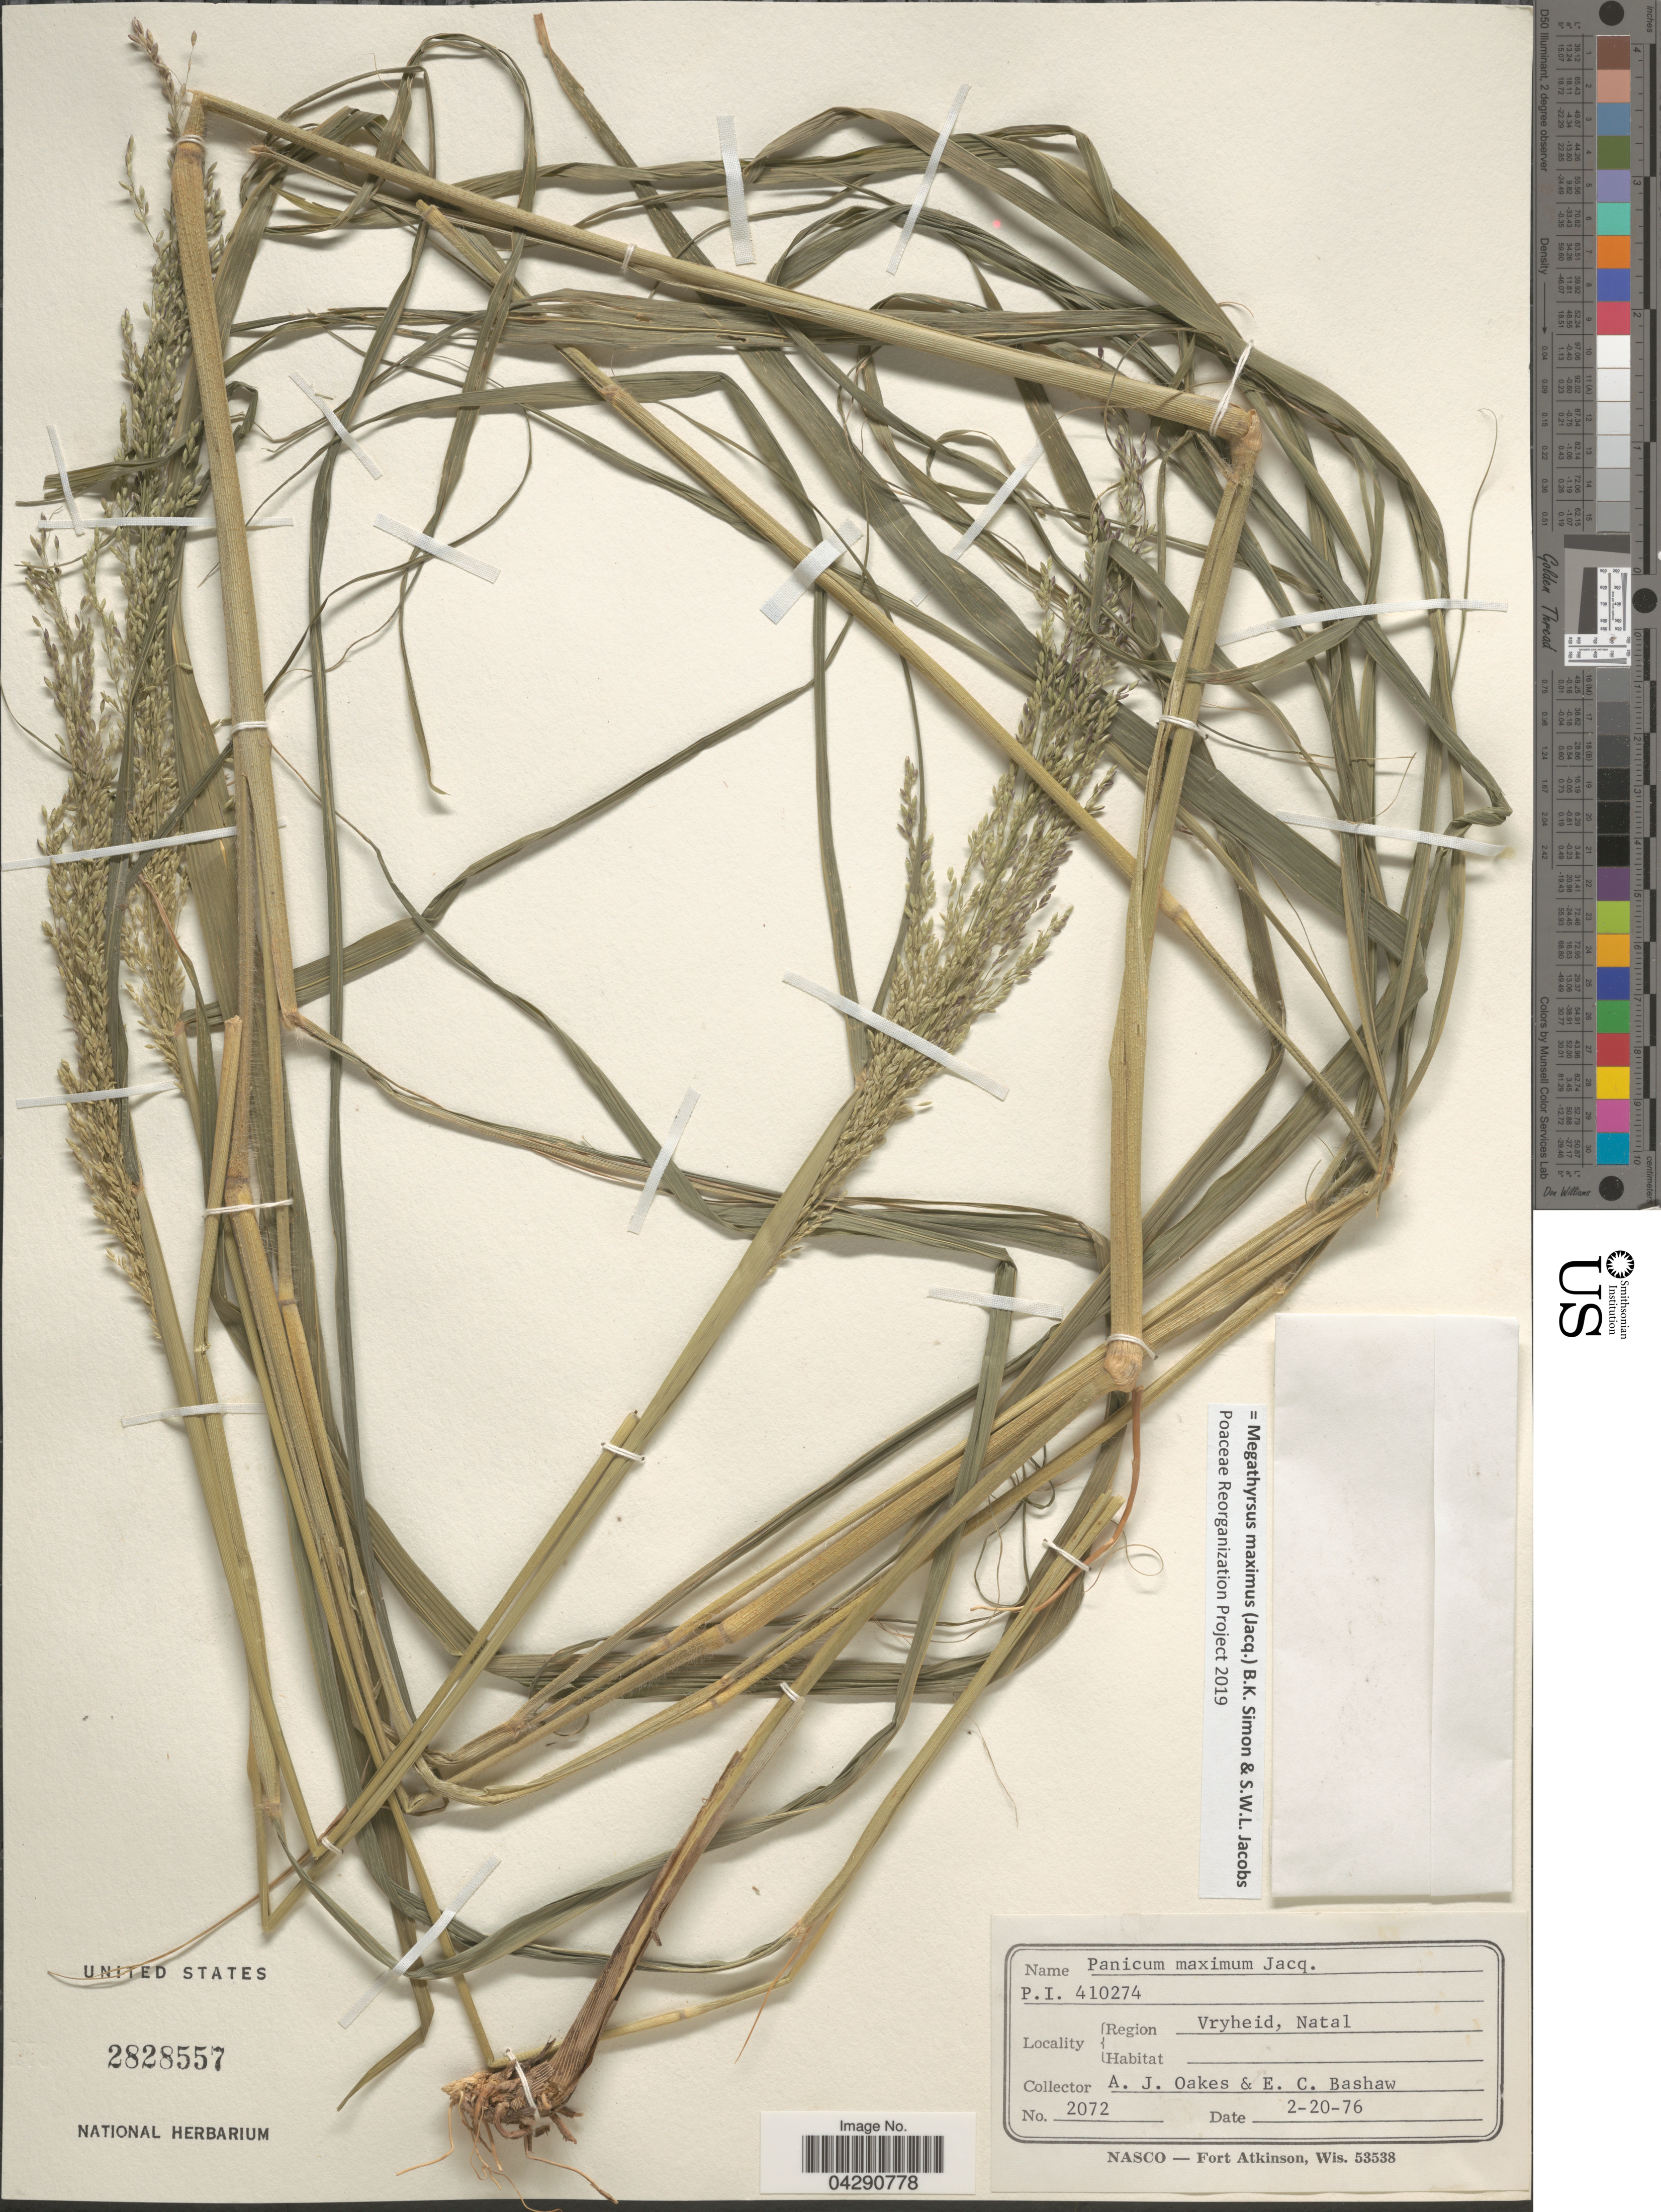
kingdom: Plantae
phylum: Tracheophyta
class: Liliopsida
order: Poales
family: Poaceae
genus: Megathyrsus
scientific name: Megathyrsus maximus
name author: (Jacq.) B.K. Simon & S.W.L. Jacobs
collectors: A. Oakes & E. Bashaw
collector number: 2072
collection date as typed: Transcribed d/m/y: 20/2/76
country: South Africa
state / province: KwaZulu-Natal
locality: Region Vryheid, Natal.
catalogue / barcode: US 2828557